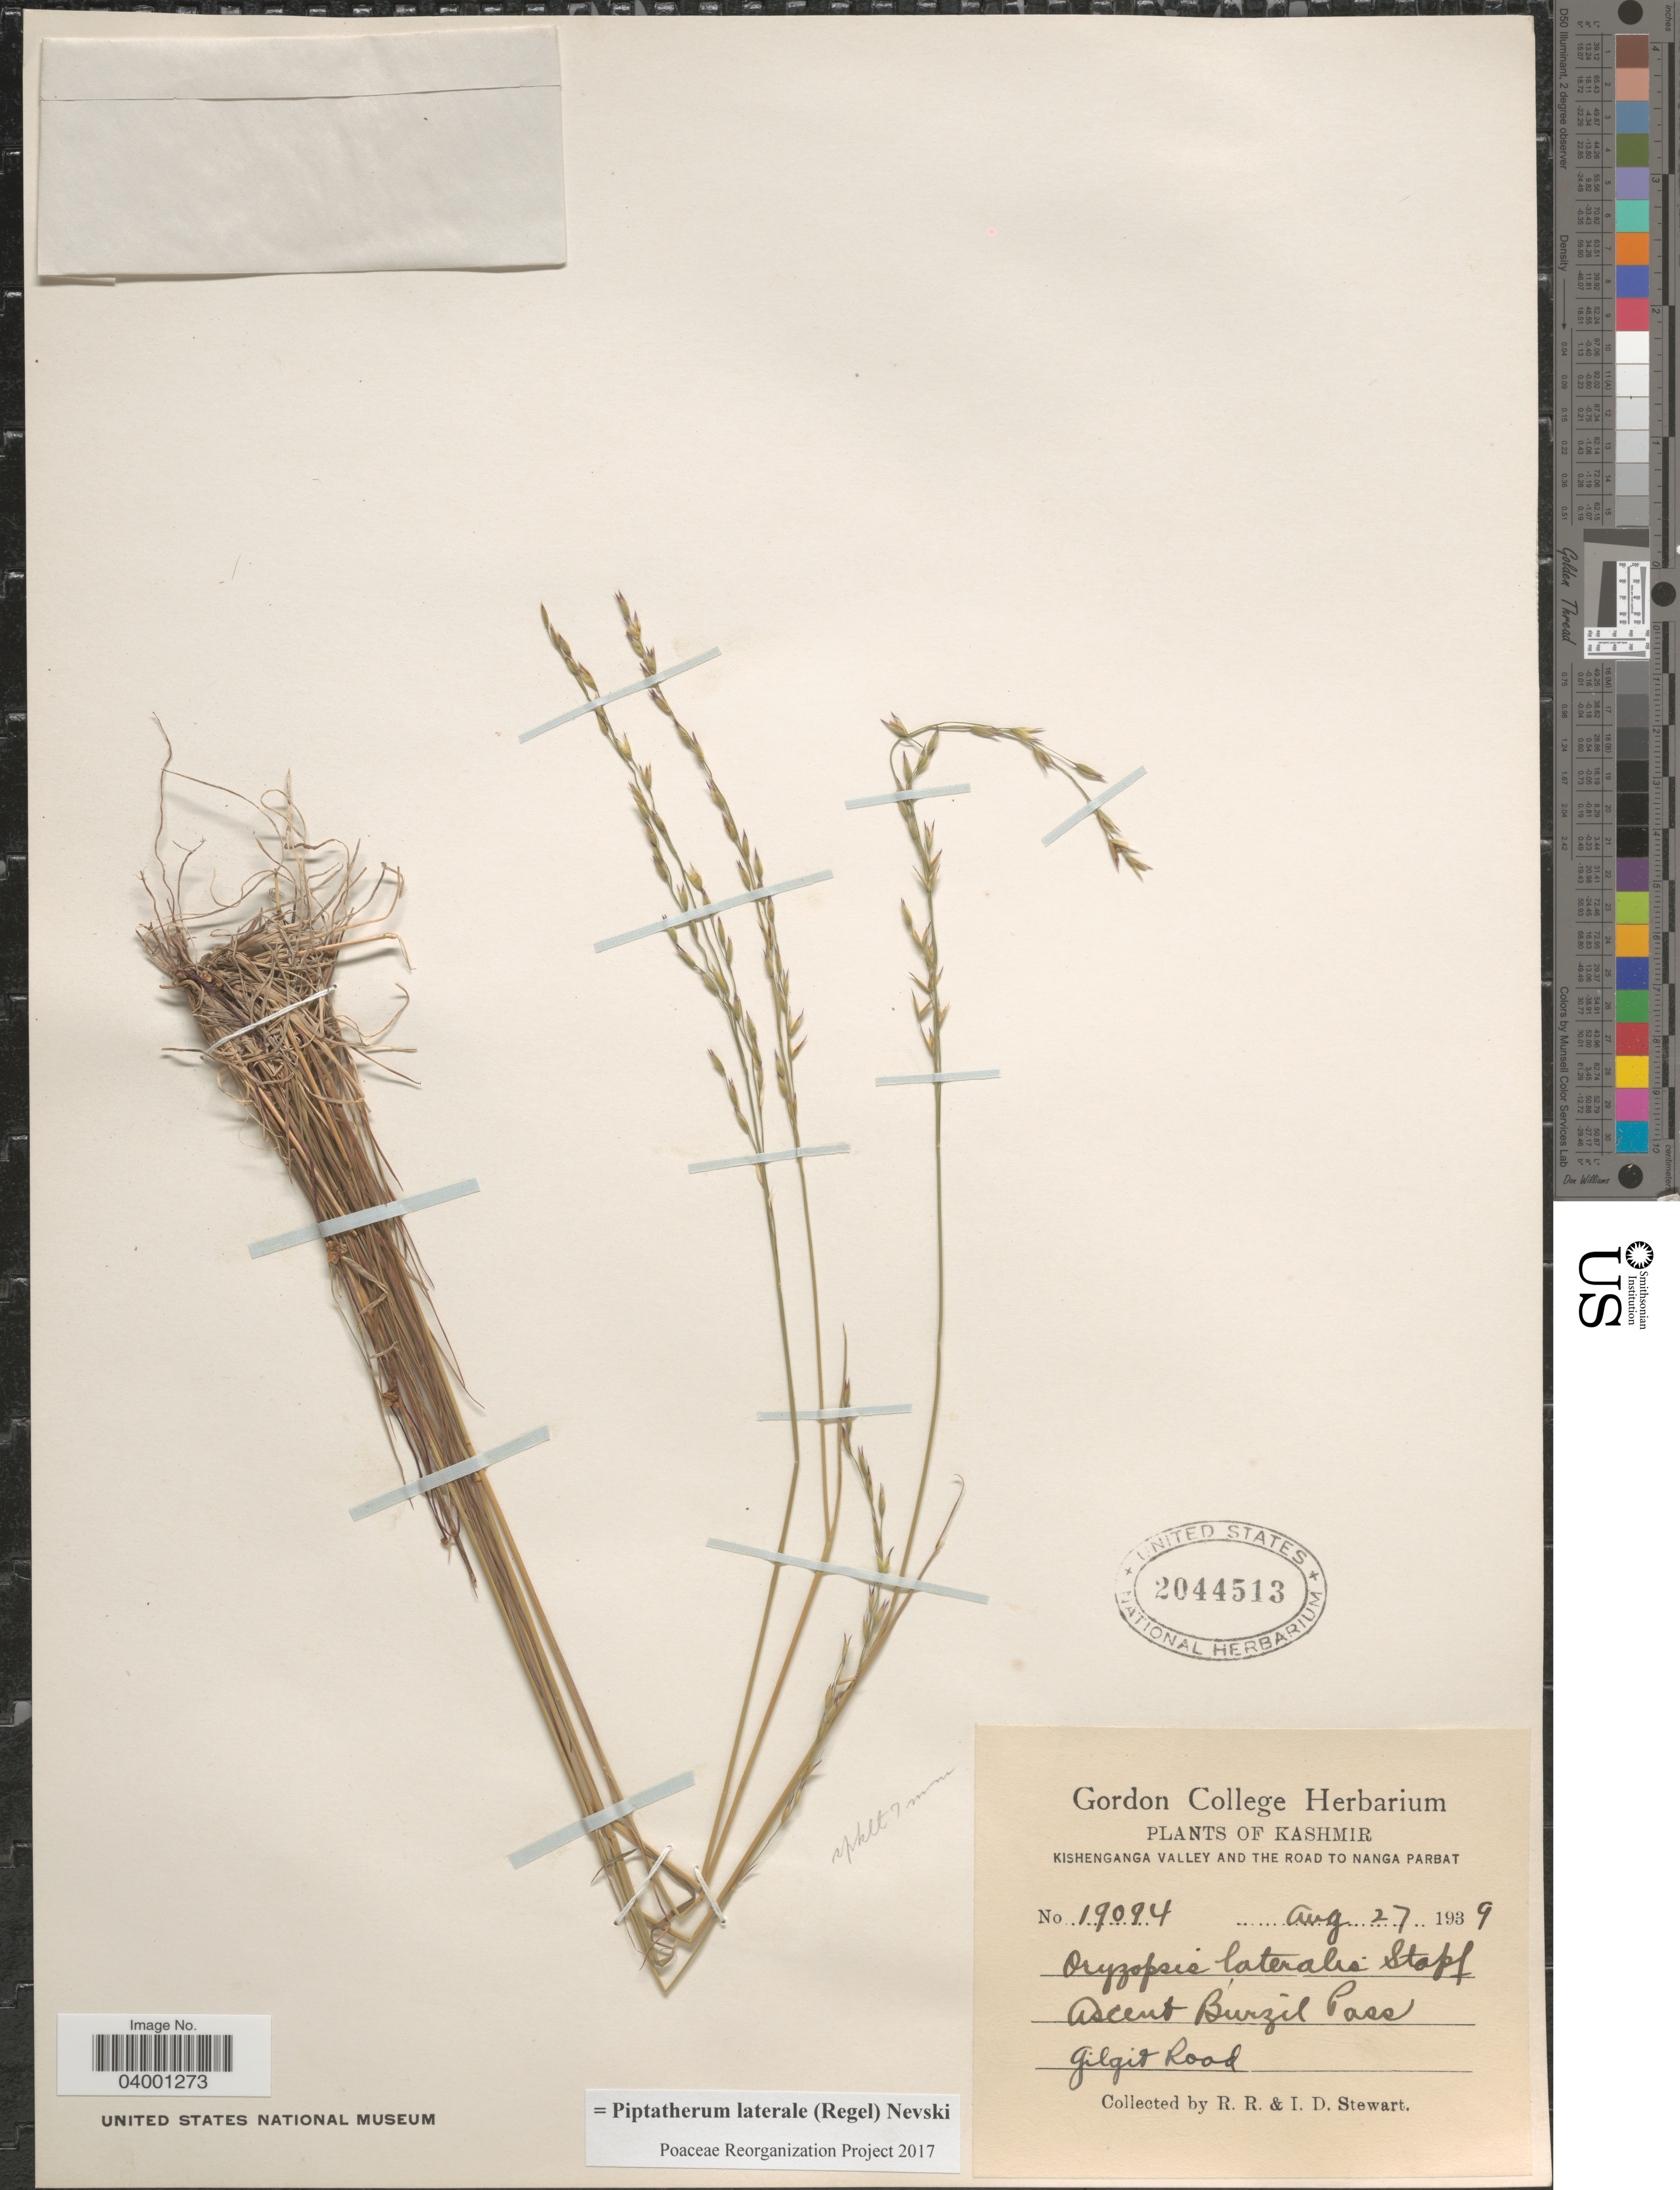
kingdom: Plantae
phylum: Tracheophyta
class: Liliopsida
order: Poales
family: Poaceae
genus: Piptatherum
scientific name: Piptatherum laterale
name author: (Munro ex Regel) Munro ex Nevski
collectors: R. Stewart & I. Stewart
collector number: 19094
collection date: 1939-08-27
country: Pakistan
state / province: Gilgit-Baltistan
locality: Kashmir. Kishenganga Valley and the road to Nanga Parbat. Ascent Burzil Pass. Gilgit Road.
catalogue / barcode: US 2044513